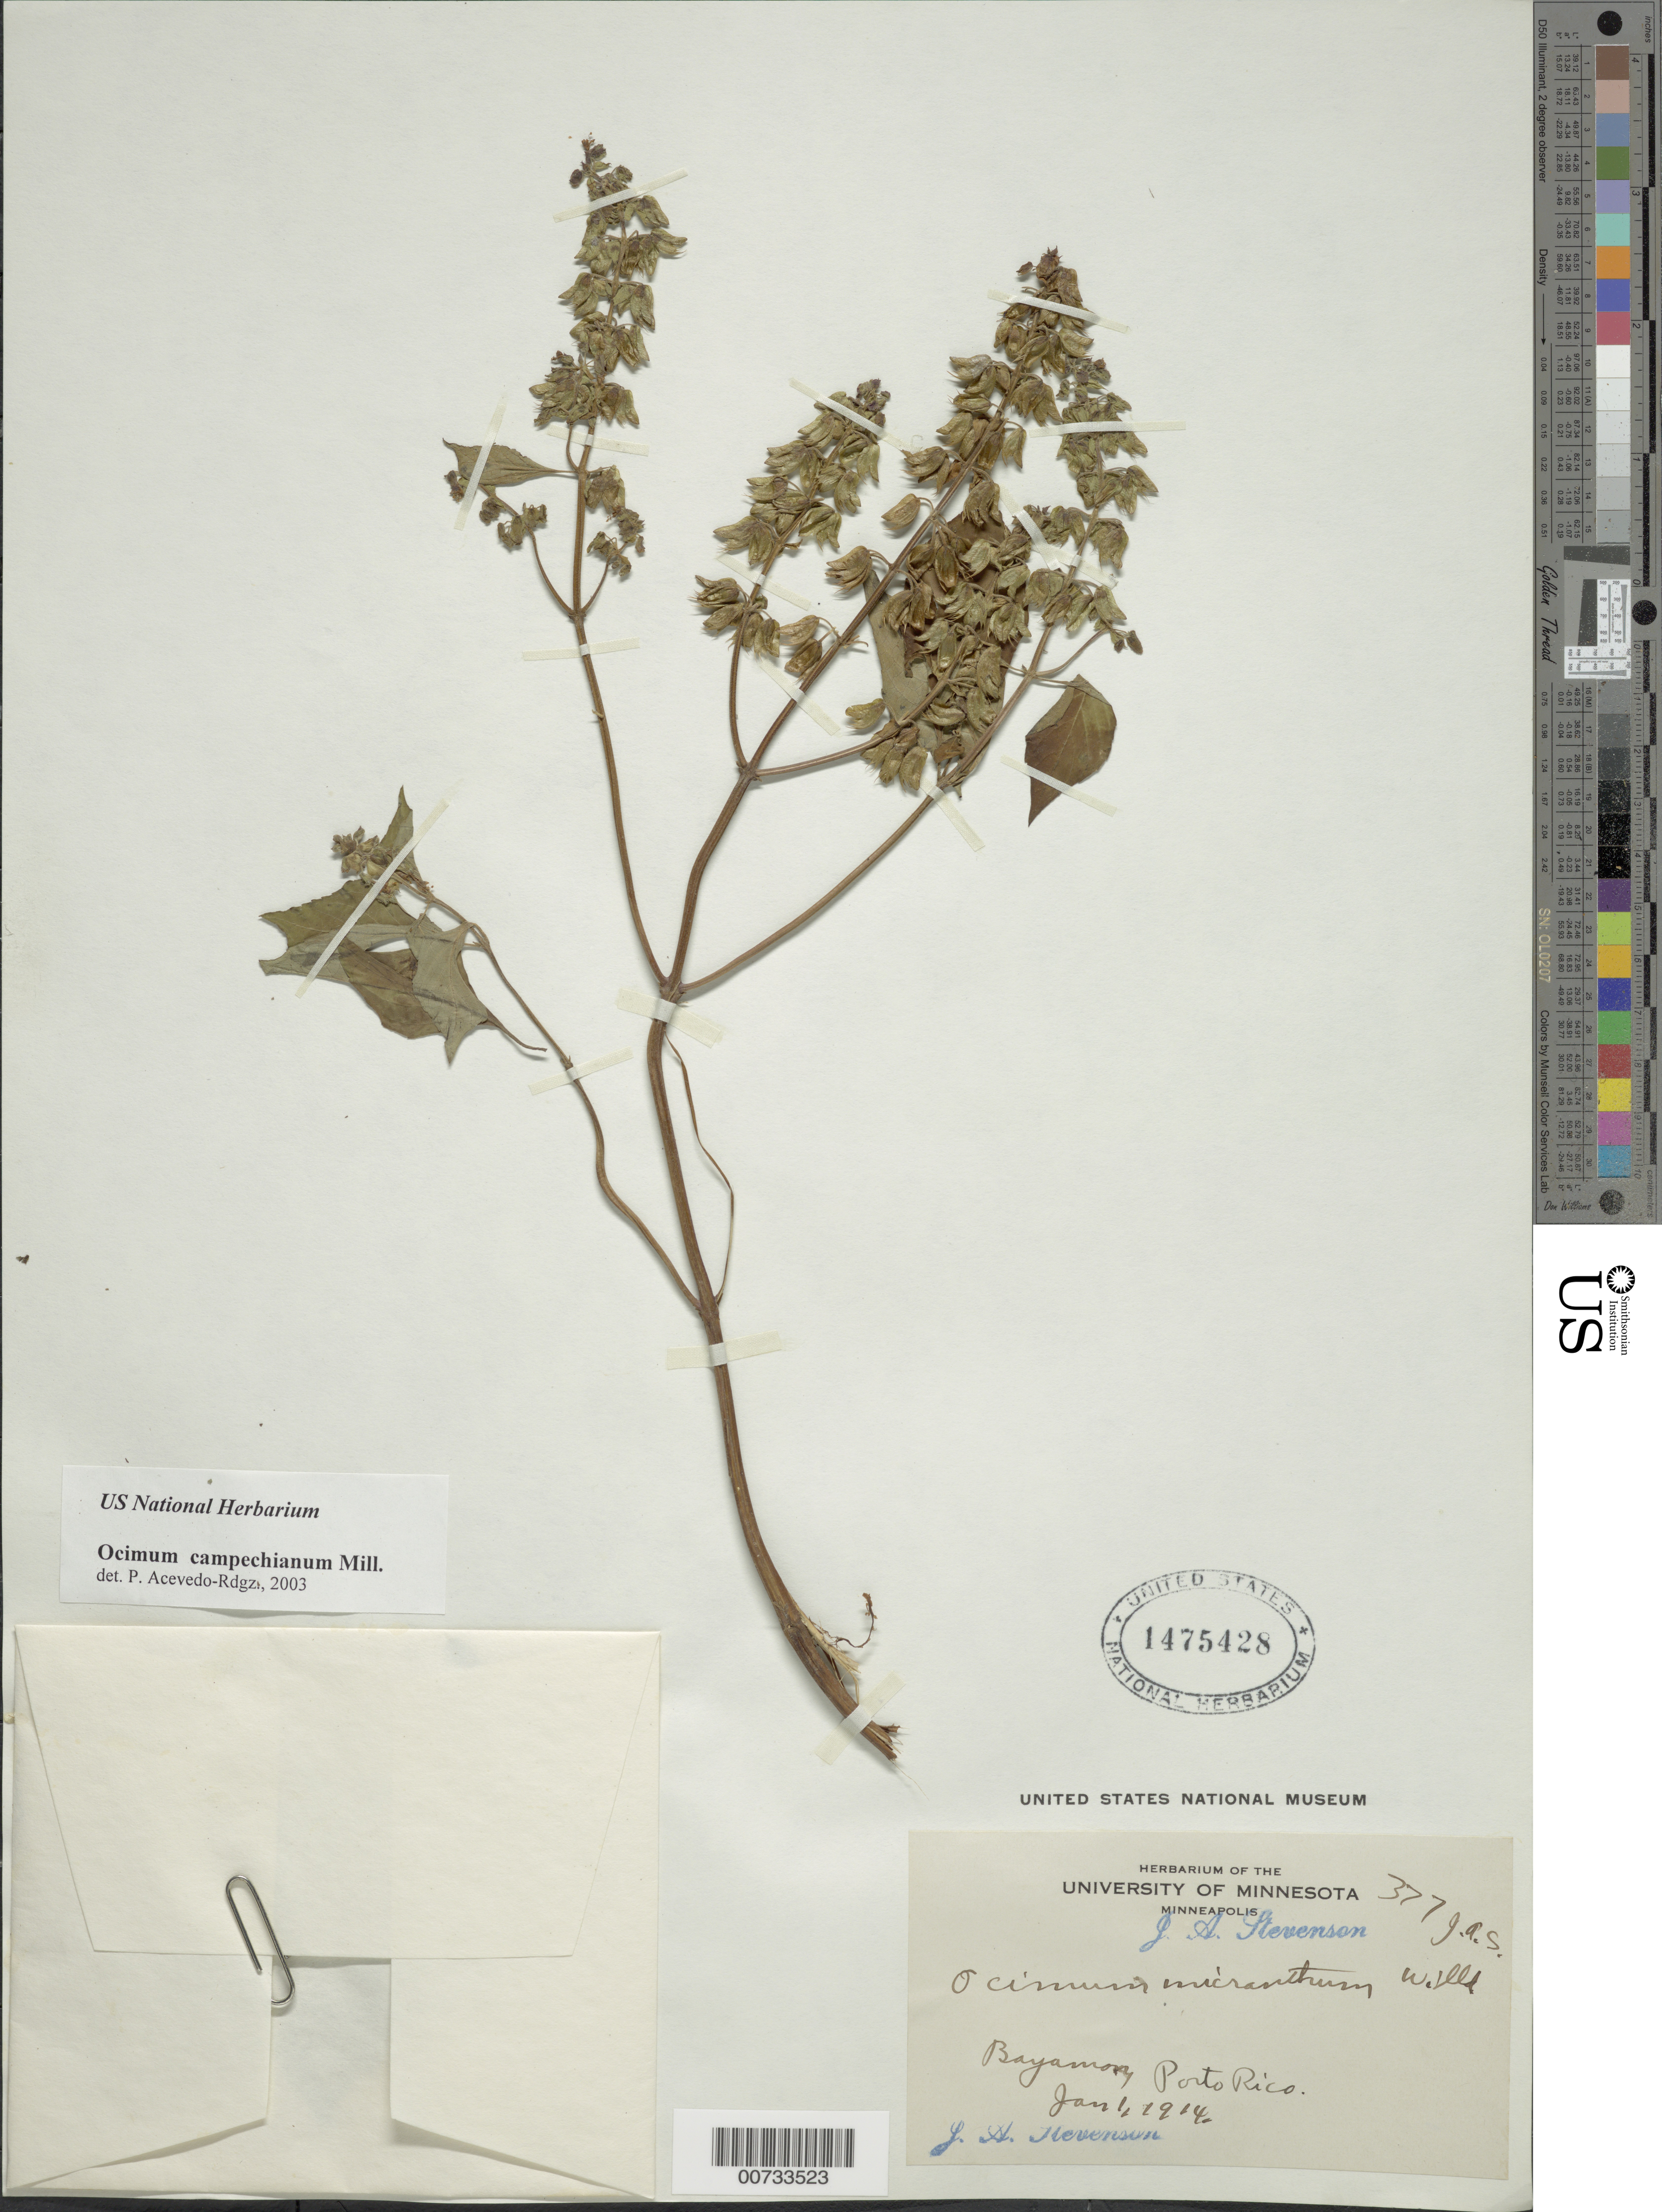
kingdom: Plantae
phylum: Tracheophyta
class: Magnoliopsida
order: Lamiales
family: Lamiaceae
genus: Ocimum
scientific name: Ocimum campechianum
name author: Mill.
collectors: J. Stevenson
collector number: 337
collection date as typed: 01 Jan 1914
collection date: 1914-01-01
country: Puerto Rico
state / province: Bayamón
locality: Bayamon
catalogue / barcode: US 1475428